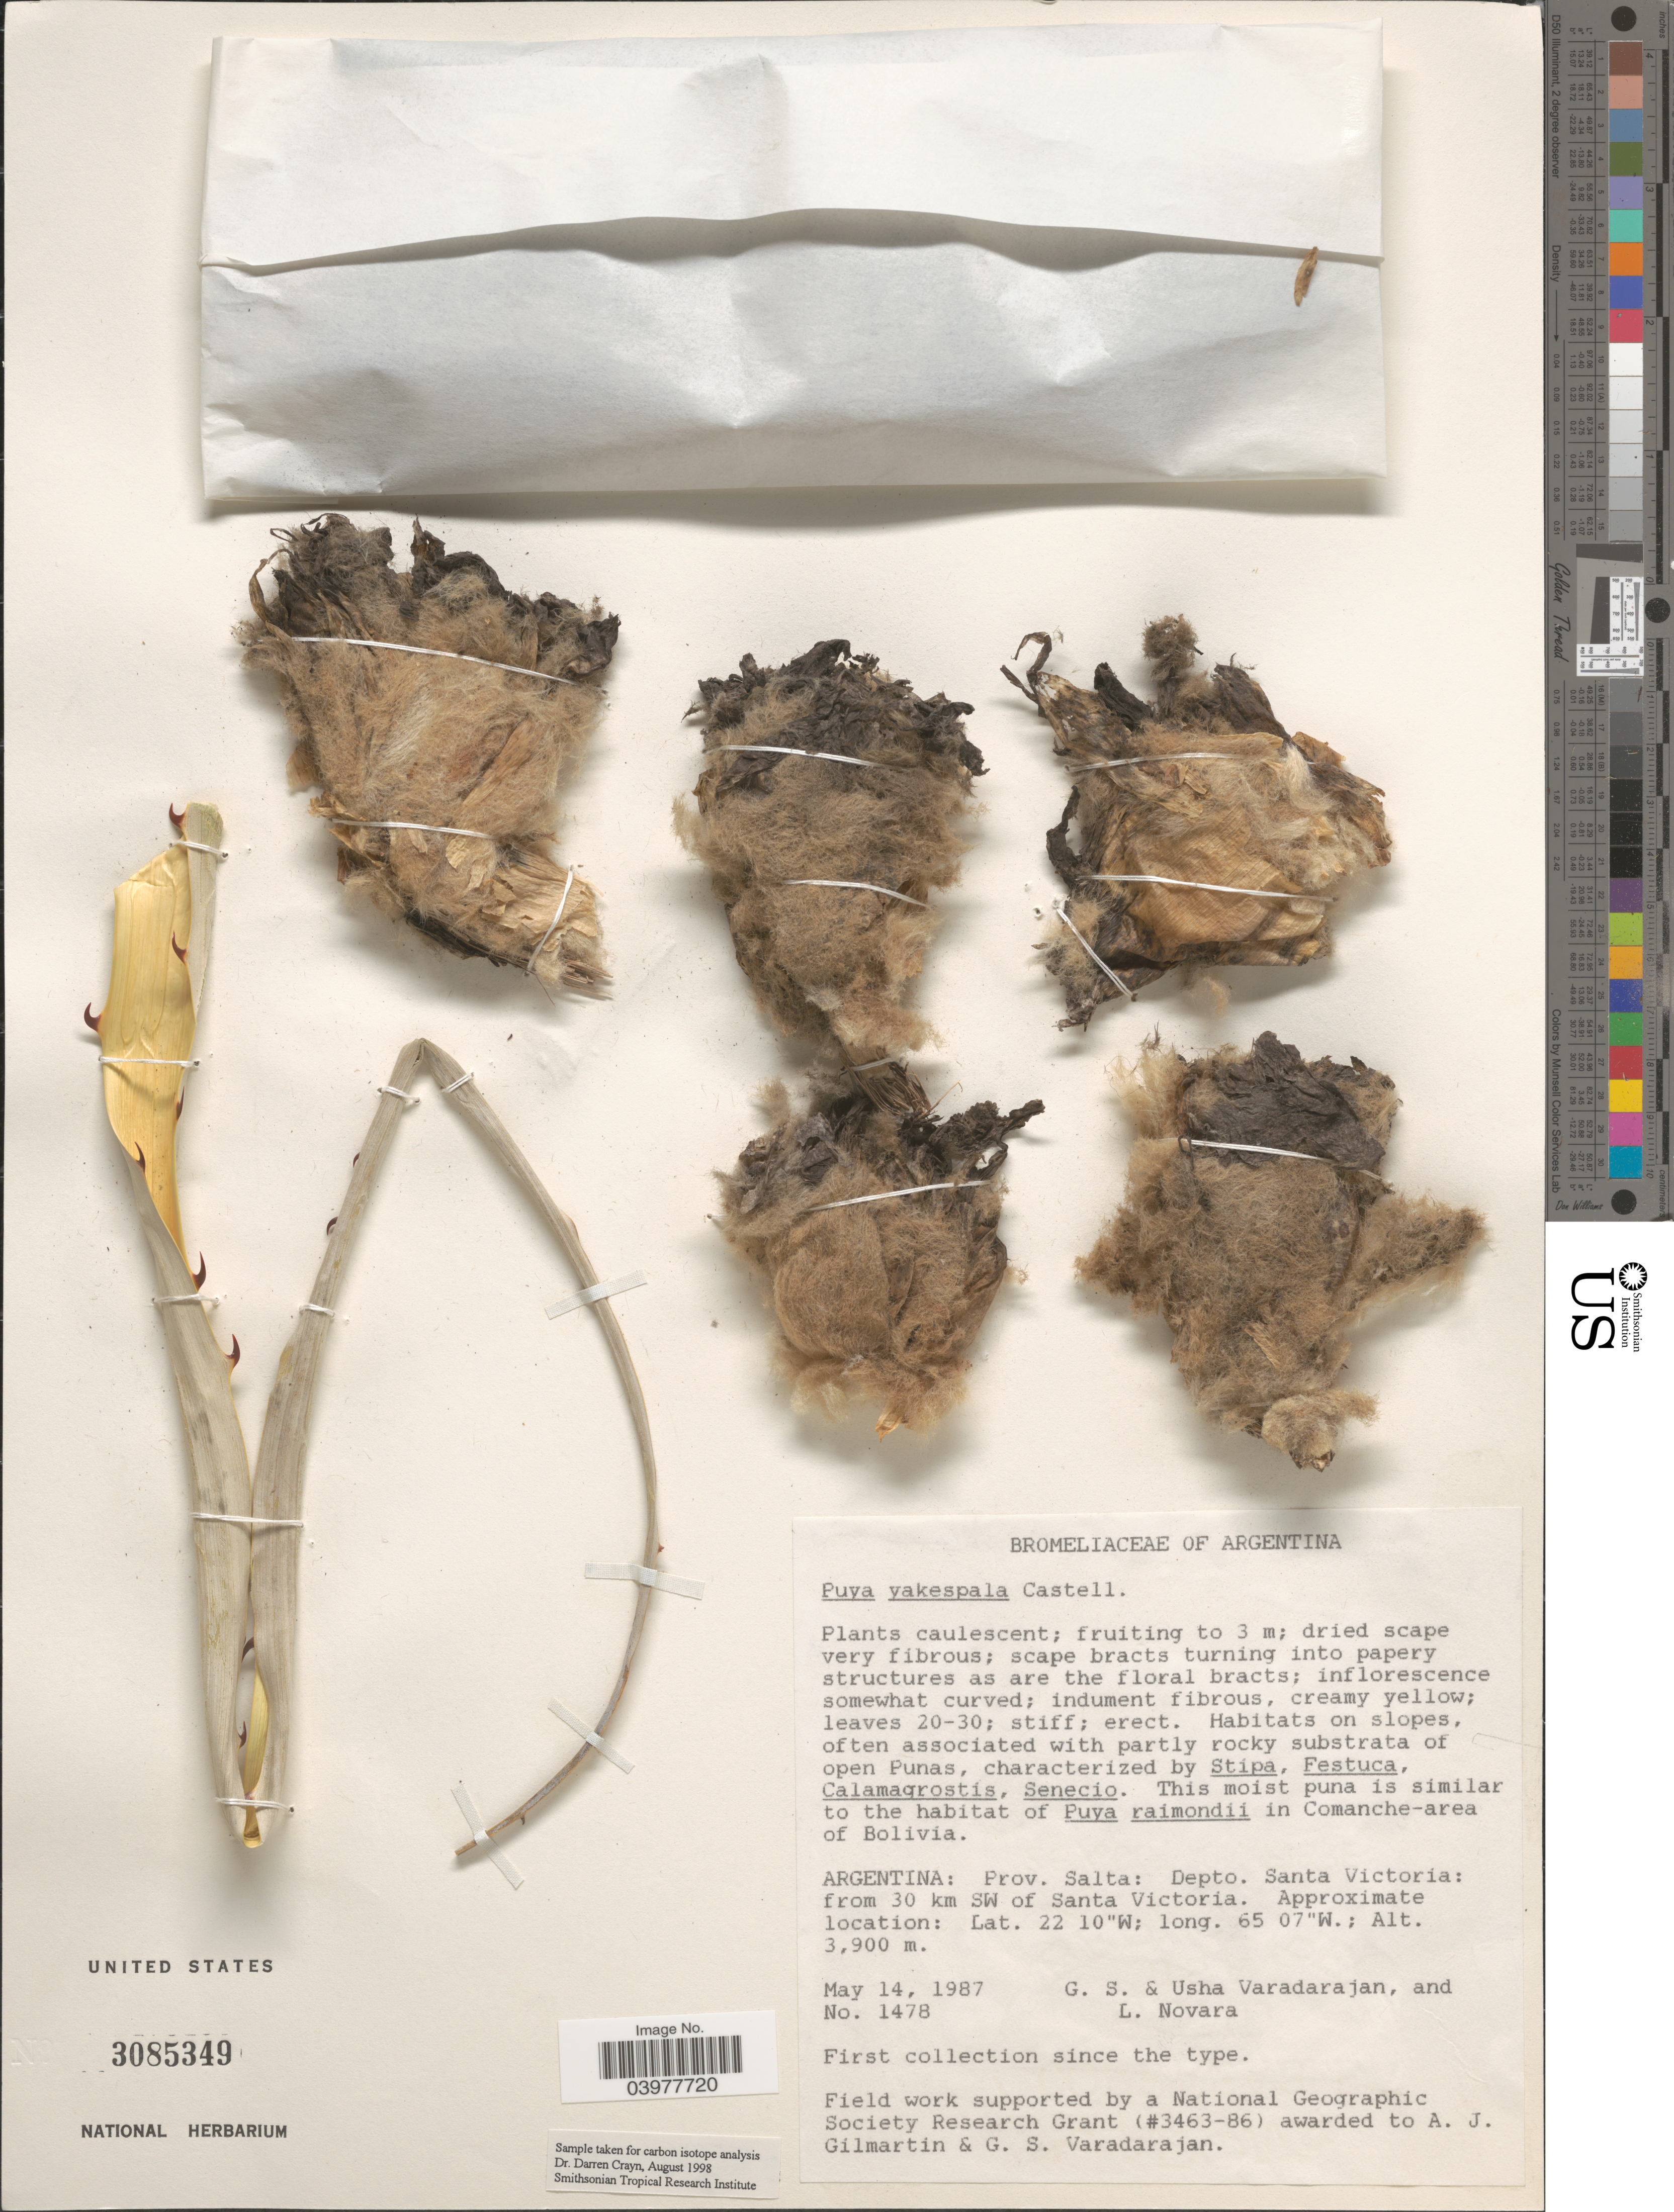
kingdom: Plantae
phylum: Tracheophyta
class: Liliopsida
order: Poales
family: Bromeliaceae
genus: Puya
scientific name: Puya yakespala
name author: A. Cast.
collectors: G. S. Varadarajan, U. Varadarajan & L. Novara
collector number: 1478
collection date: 1987-05-14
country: Argentina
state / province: Salta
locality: In Comanche-area of Bolivia [unsure placement] Depto. Santa Victoria: from 30 km SW of Santa Victoria.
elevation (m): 3900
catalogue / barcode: US 3085349